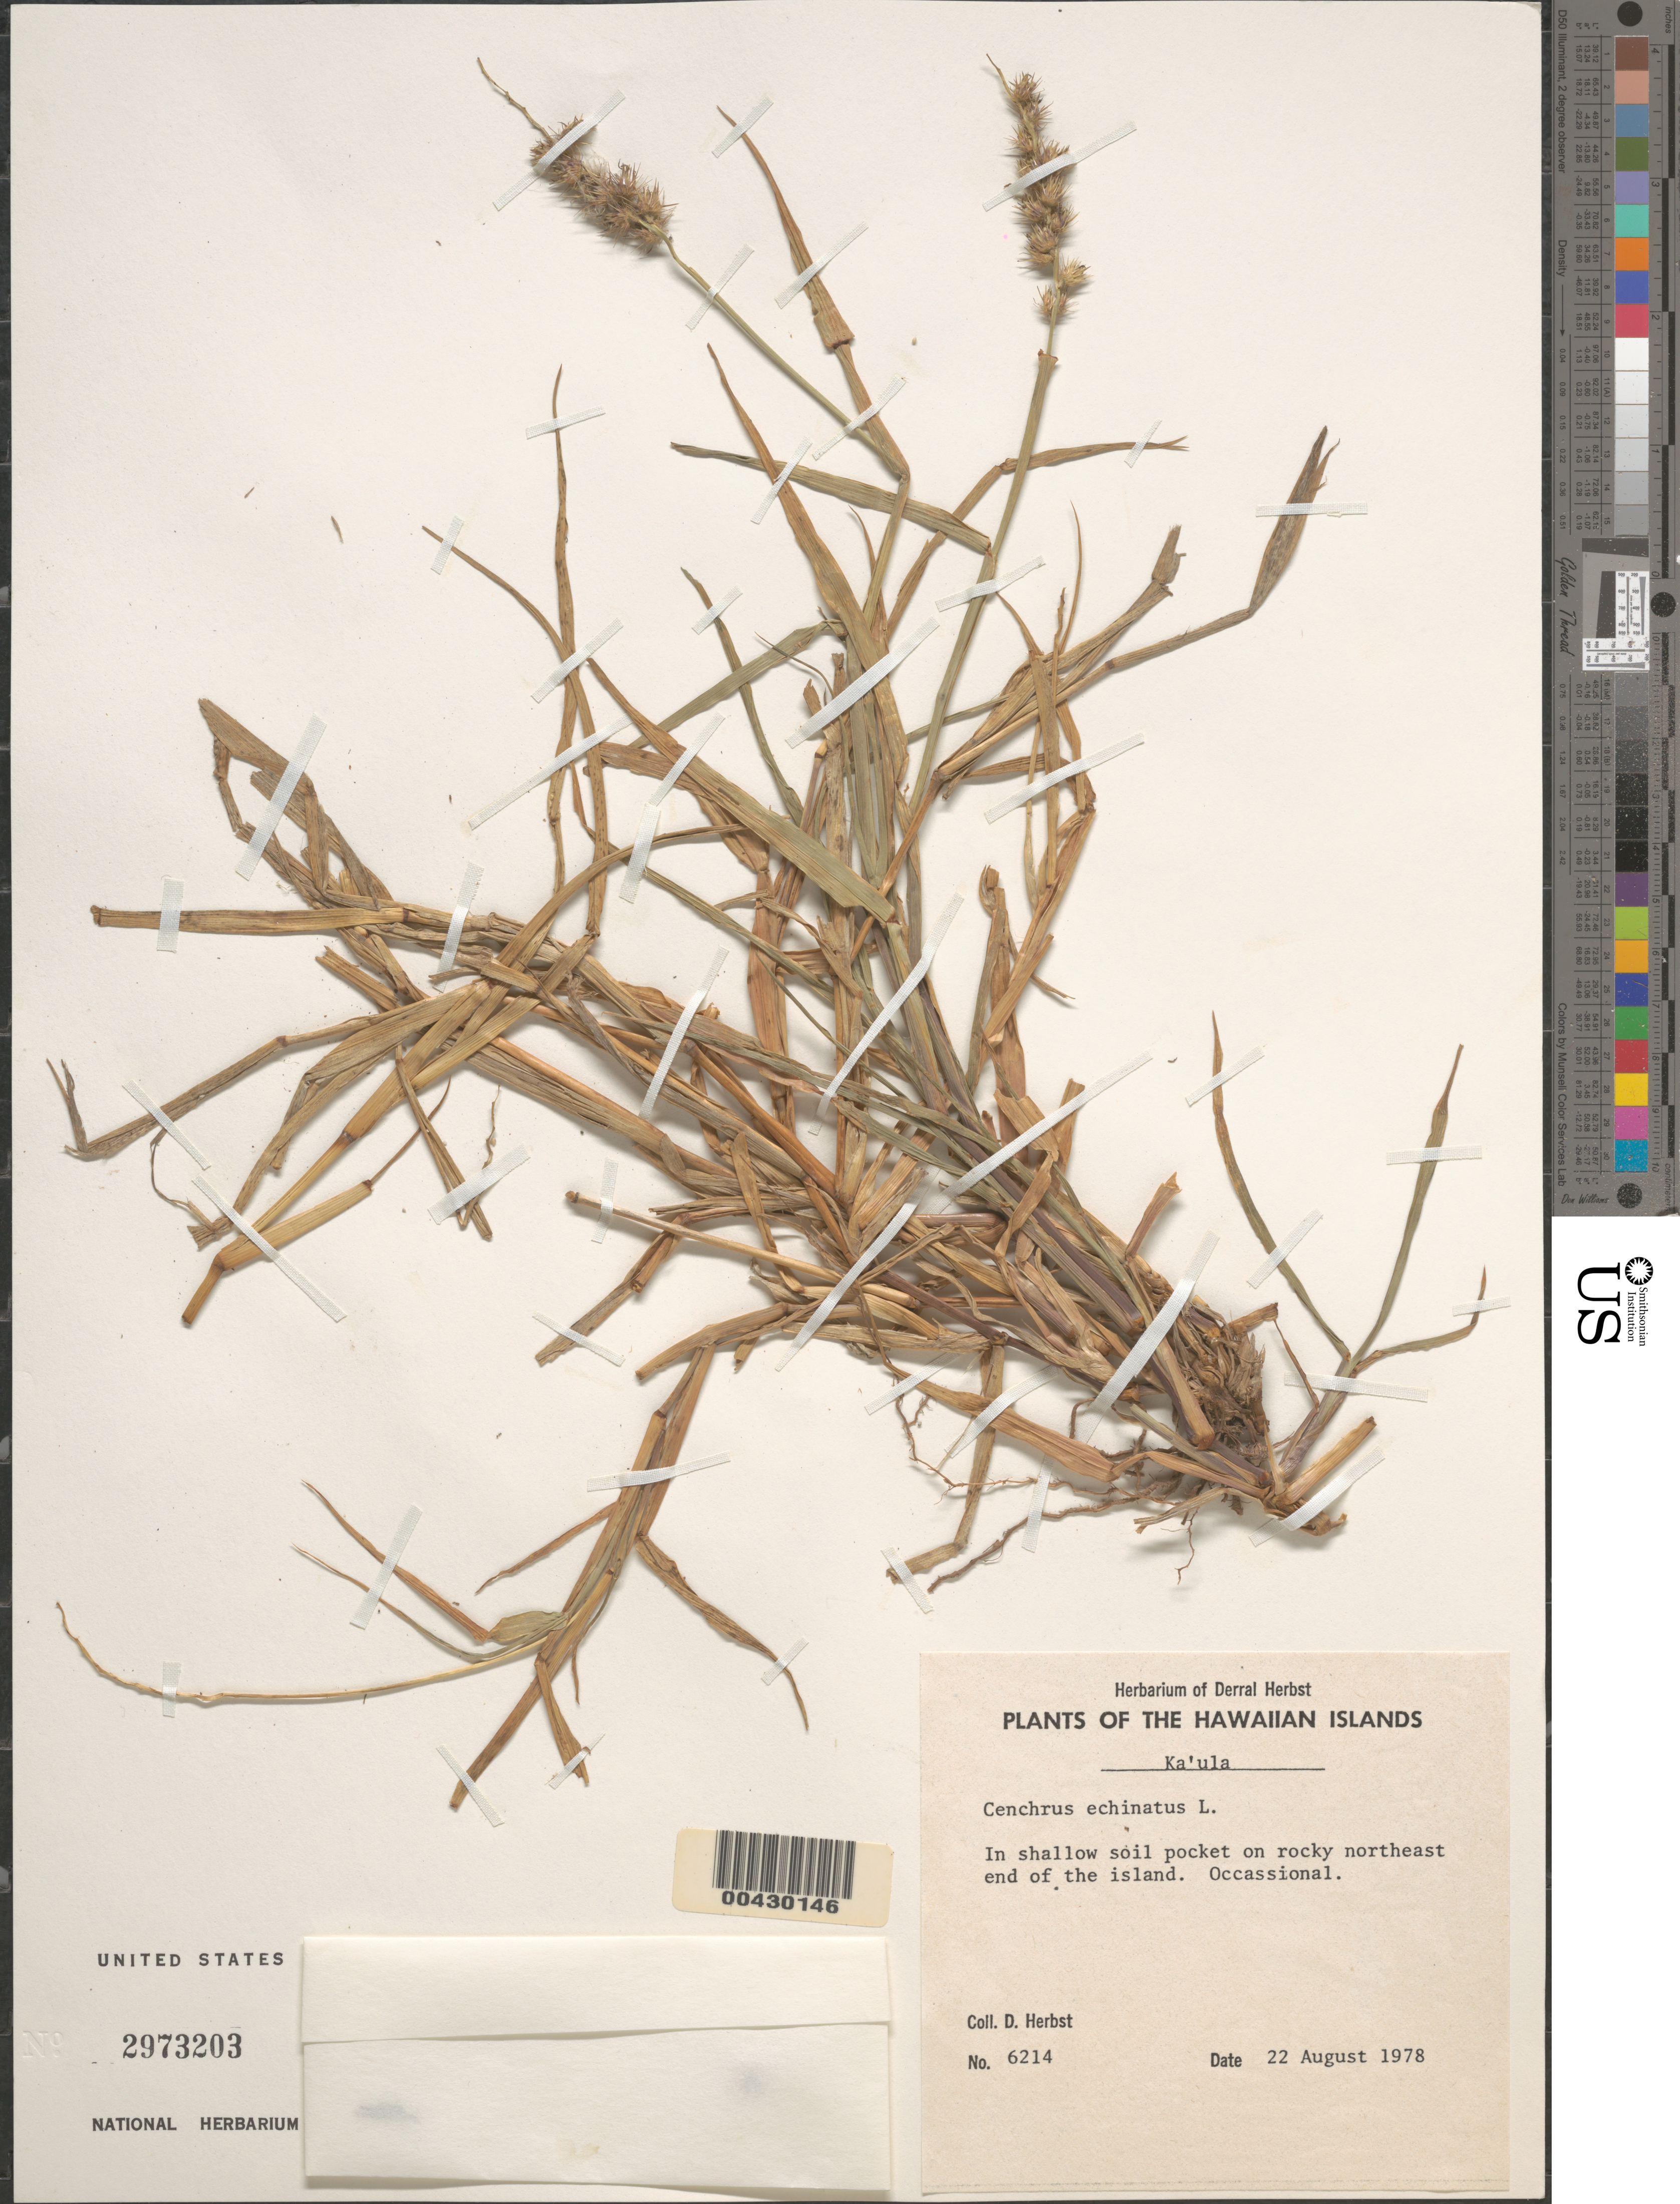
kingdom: Plantae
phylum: Tracheophyta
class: Liliopsida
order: Poales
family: Poaceae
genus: Cenchrus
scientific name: Cenchrus echinatus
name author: L.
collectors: D. R. Herbst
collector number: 6214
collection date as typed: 22 Aug 1978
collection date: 1978-08-22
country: United States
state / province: Hawaii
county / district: Kauai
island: Ka'ula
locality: on northeast end of the island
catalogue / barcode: US 2973203